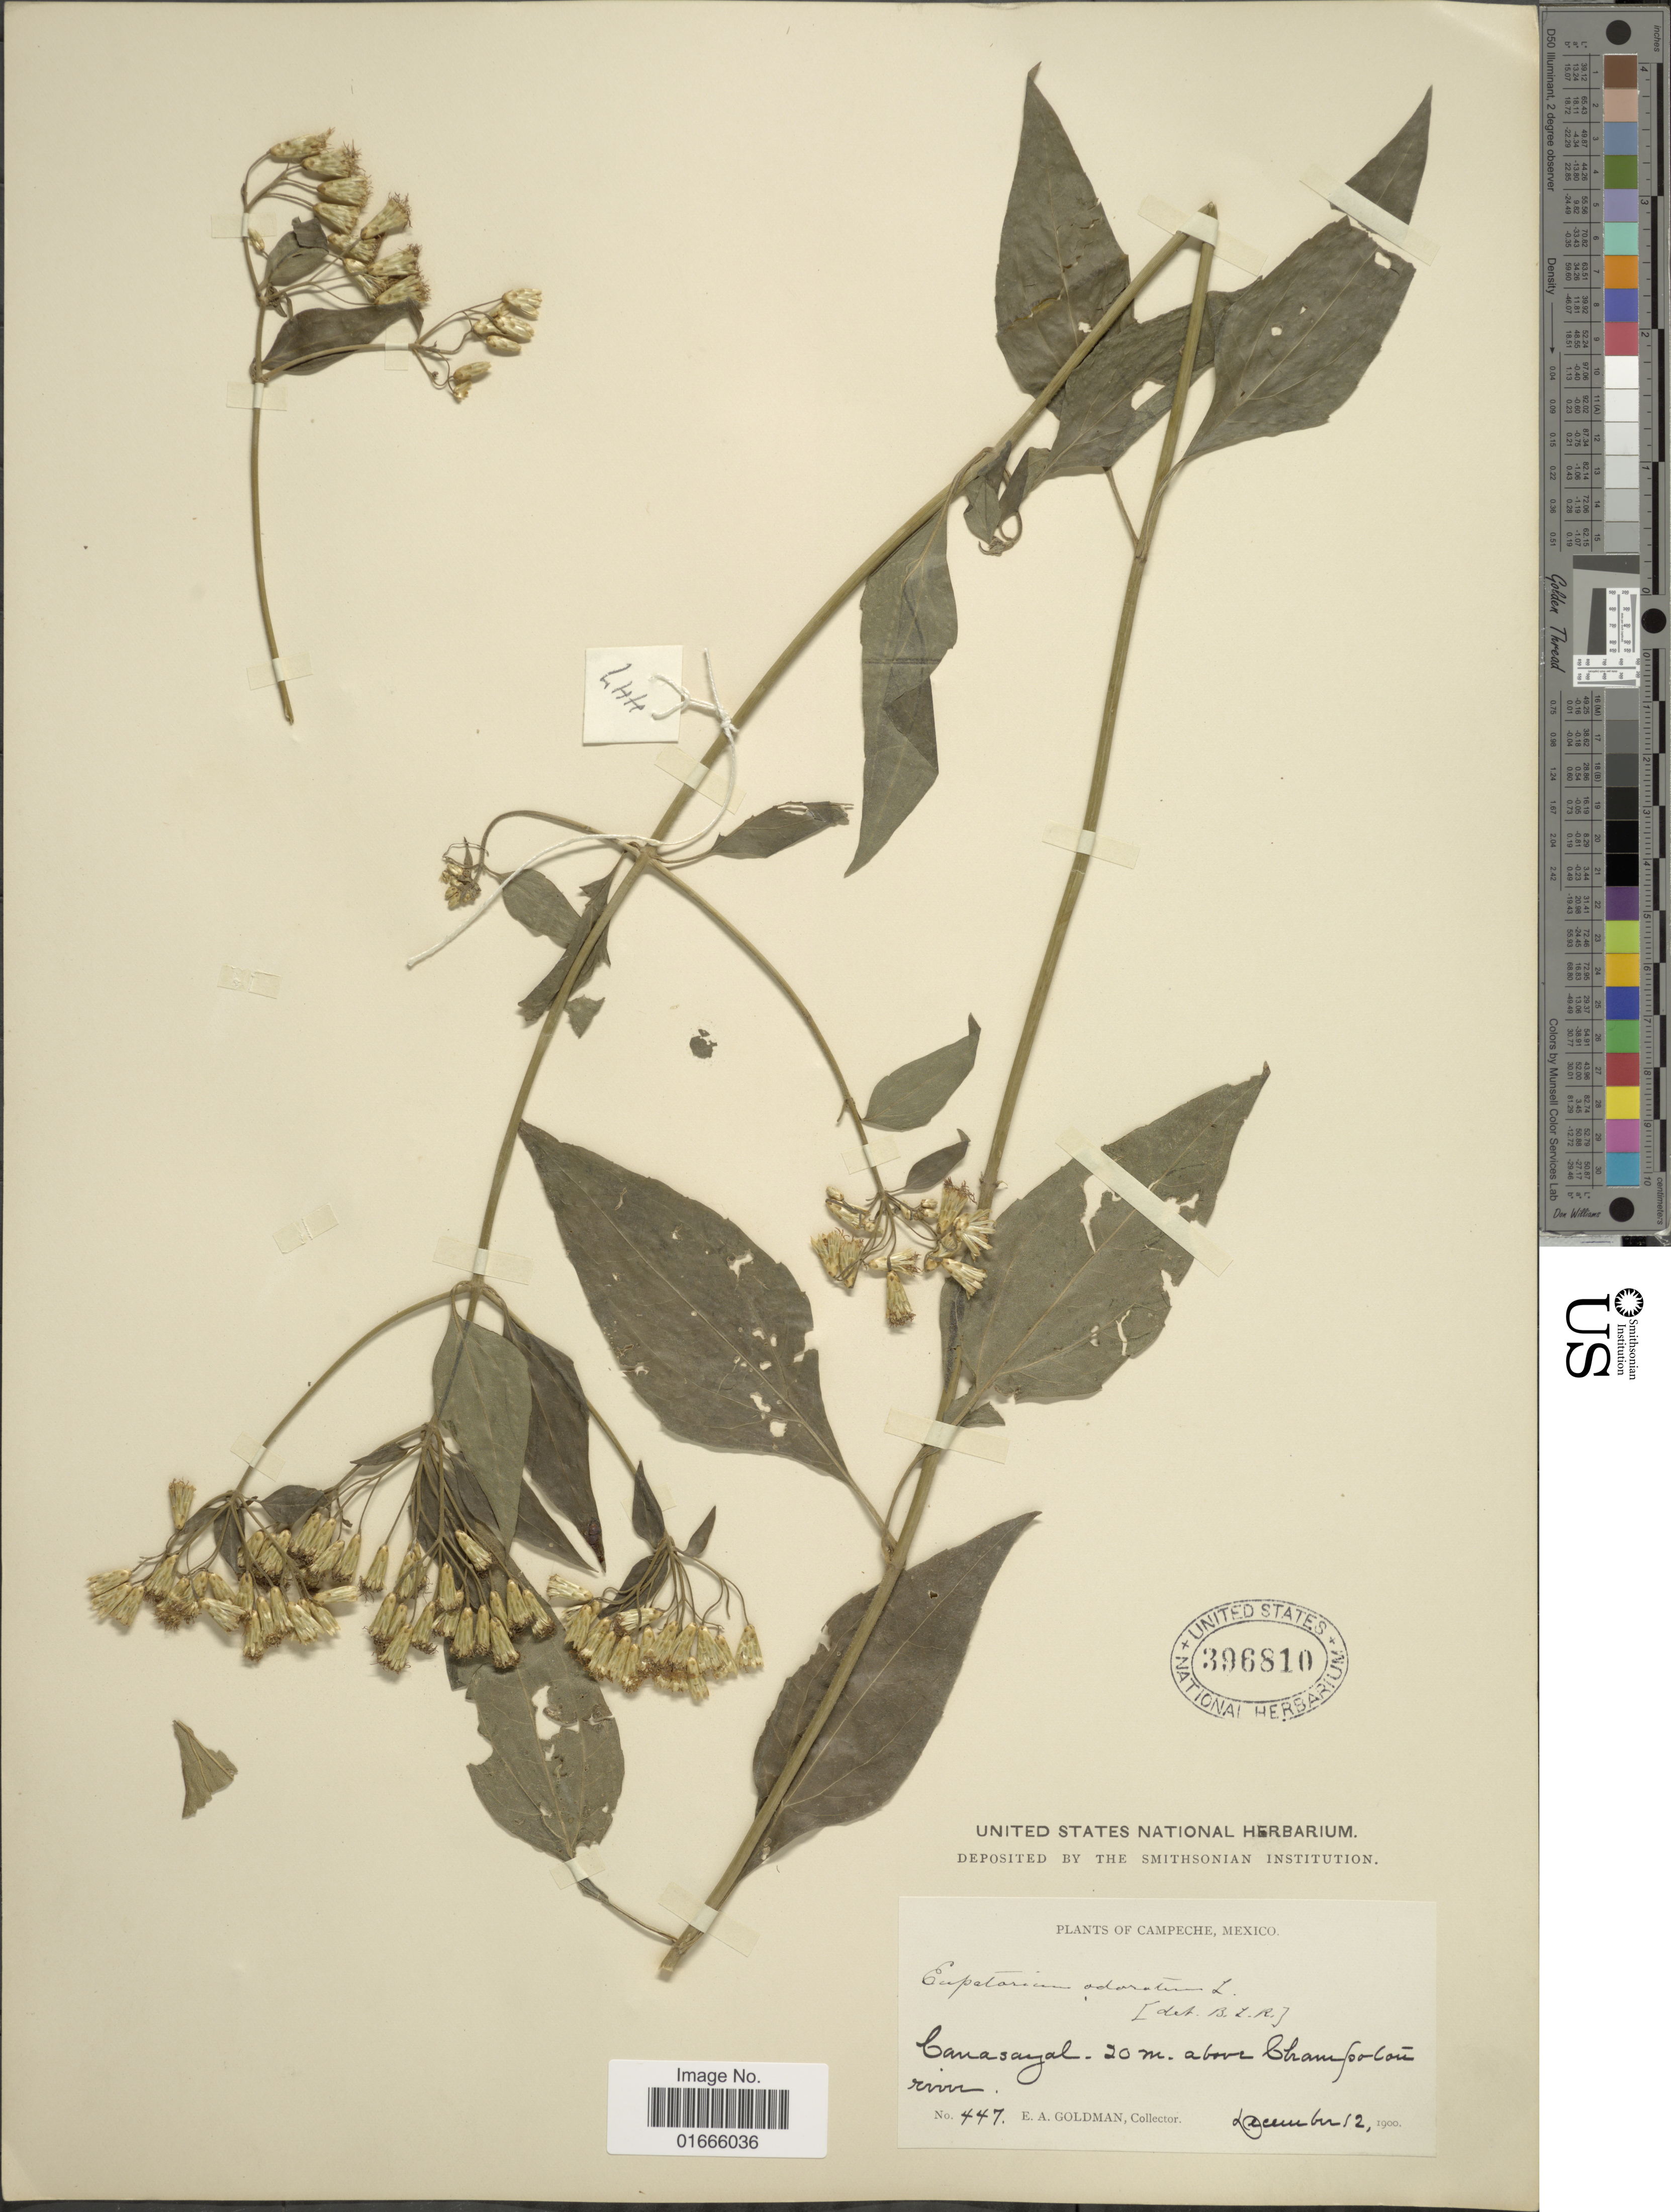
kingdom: Plantae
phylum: Tracheophyta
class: Magnoliopsida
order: Asterales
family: Asteraceae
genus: Chromolaena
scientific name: Chromolaena odorata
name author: (L.) R.M. King & H. Rob.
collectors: E. A. Goldman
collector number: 447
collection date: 1900-12-12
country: Mexico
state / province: Campeche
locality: Canasayal, 20 m. above Chambalan river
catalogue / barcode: US 396810